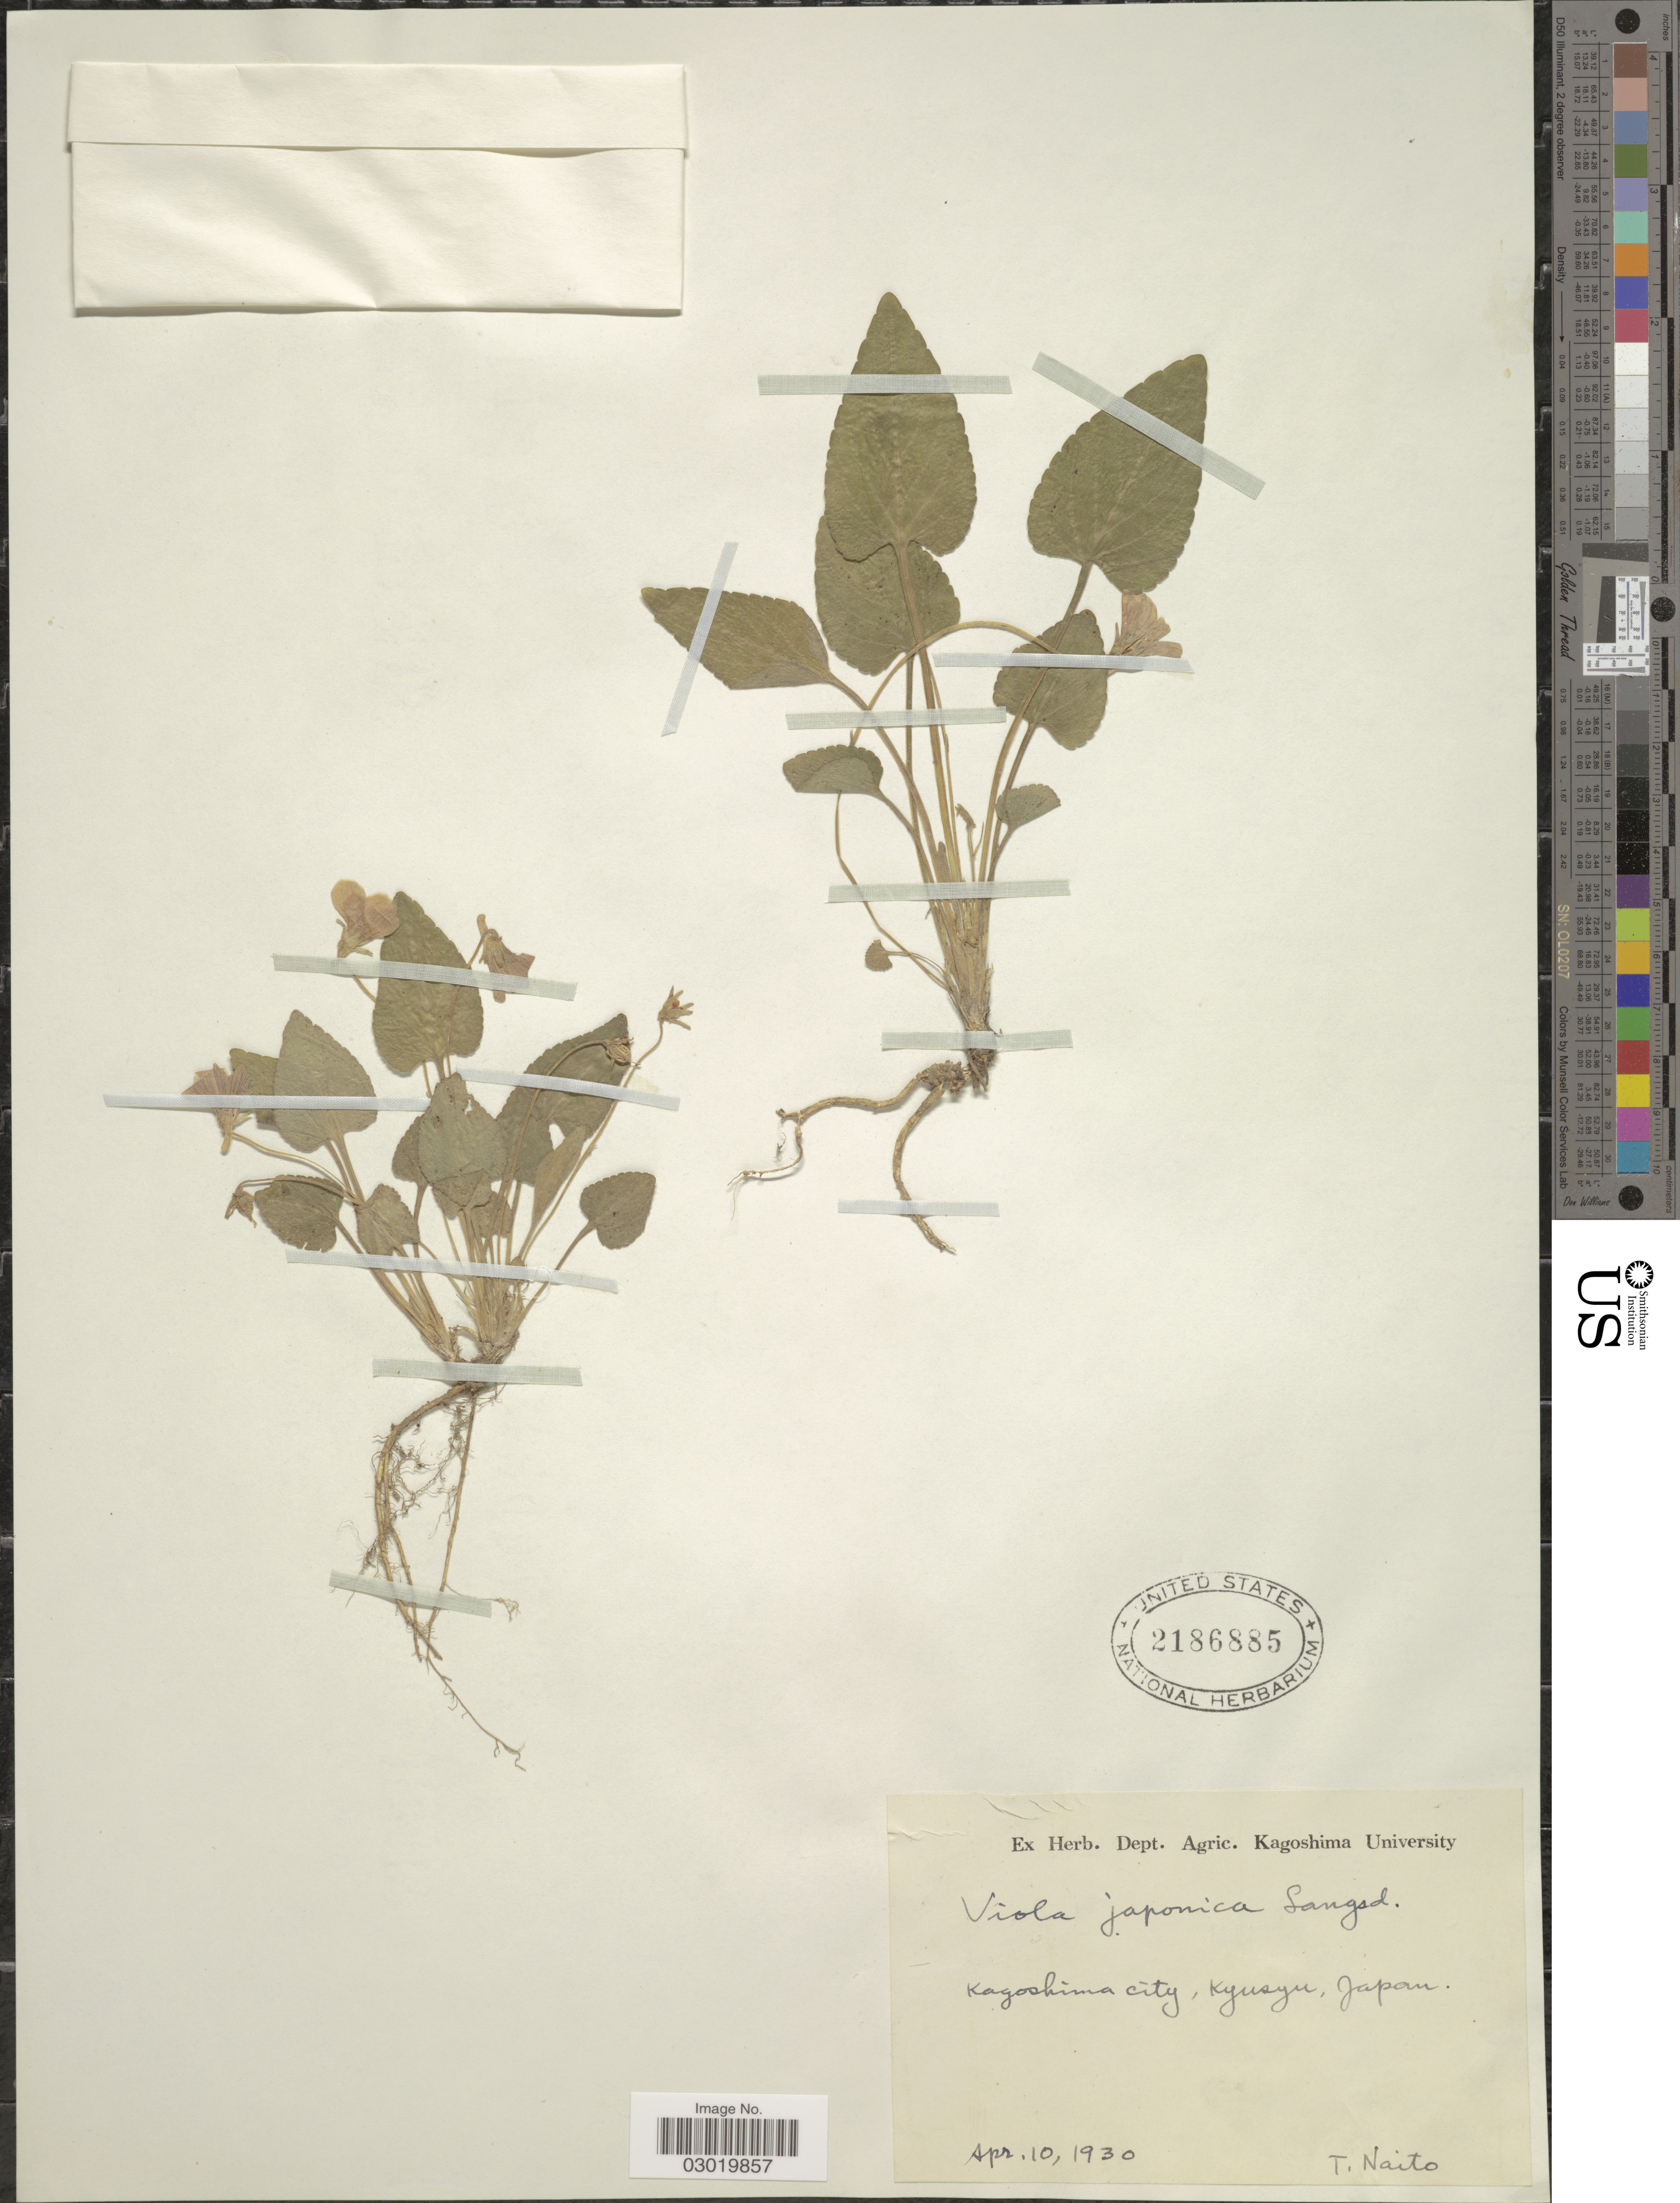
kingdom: Plantae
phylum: Tracheophyta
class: Magnoliopsida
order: Malpighiales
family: Violaceae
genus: Viola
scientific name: Viola japonica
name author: Langsd. ex DC.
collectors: T. Naito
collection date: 1930-04-10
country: Japan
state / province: Kagosima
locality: Kagoshima city, Kyusyu.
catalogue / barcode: US 2186885